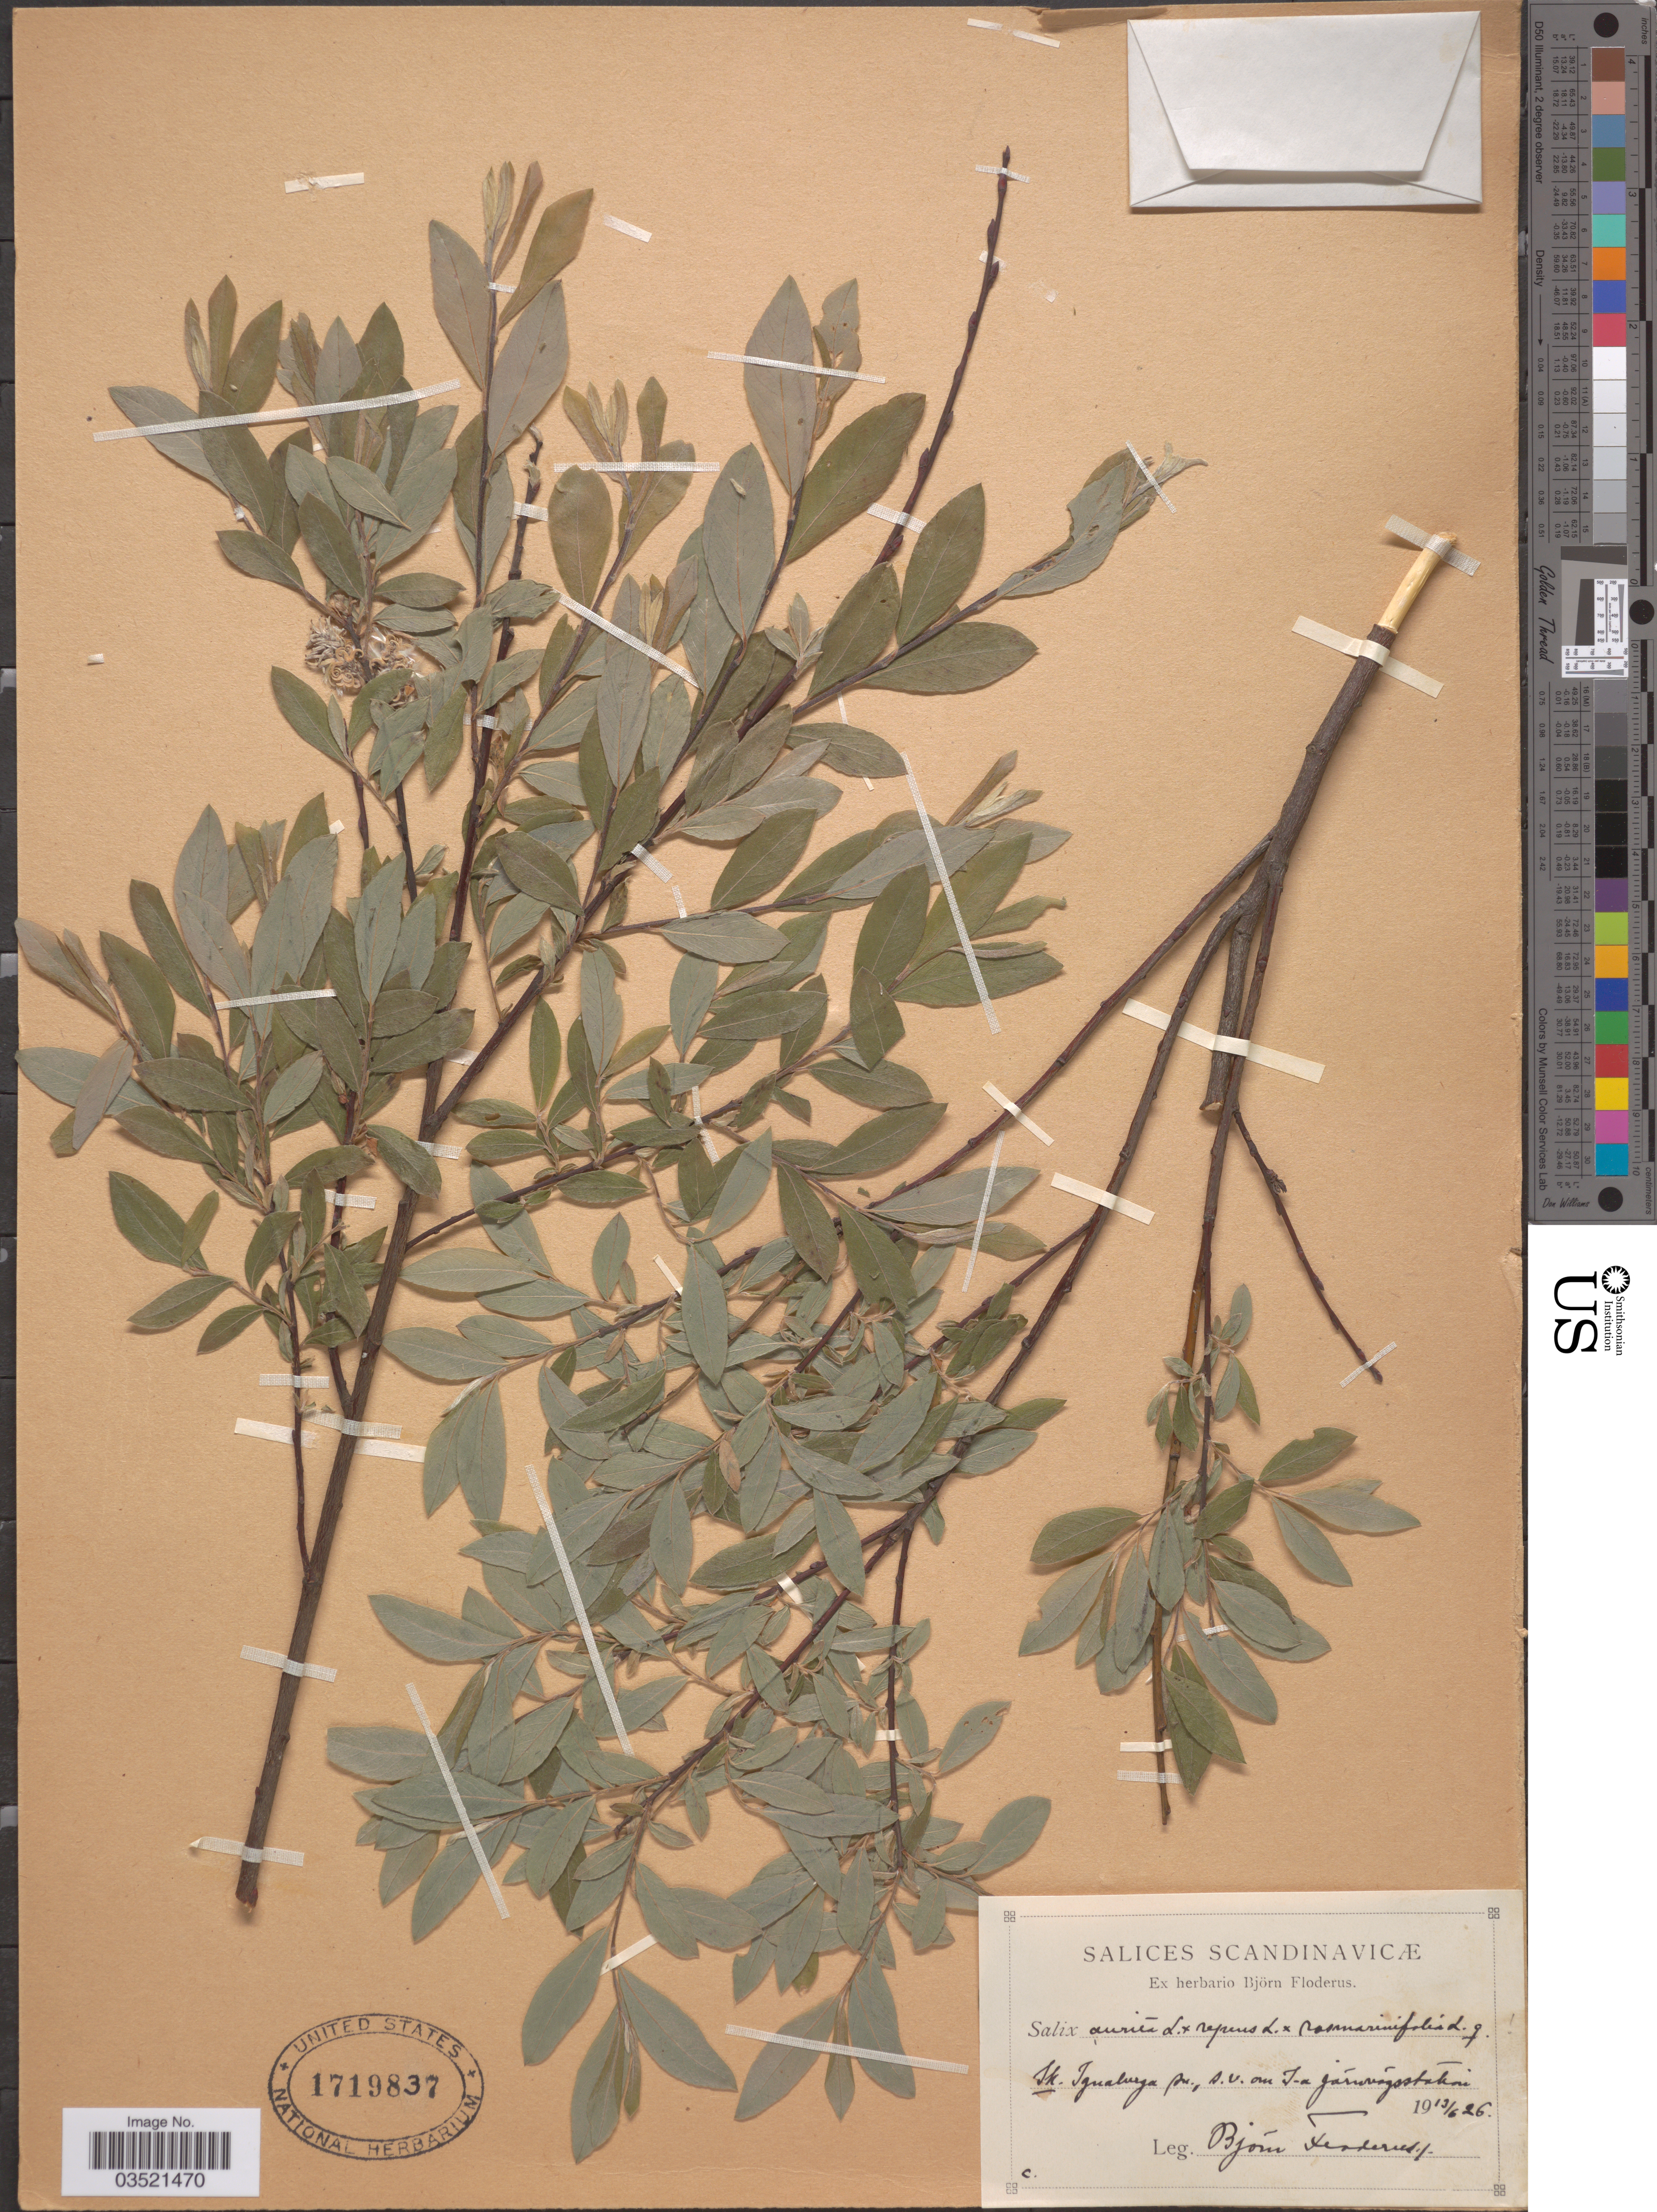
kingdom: Plantae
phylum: Tracheophyta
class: Magnoliopsida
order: Malpighiales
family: Salicaceae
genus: Salix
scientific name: Salix aurita x S. repens L. x S. rosmarinifolia L.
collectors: B. G. O. Floderus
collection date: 1926-06-13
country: Sweden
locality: Scandinavicæ. Sk. Ignaberga sn., s.v. om s.n. Járvángsstaten [interpreted].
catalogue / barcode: US 1719837